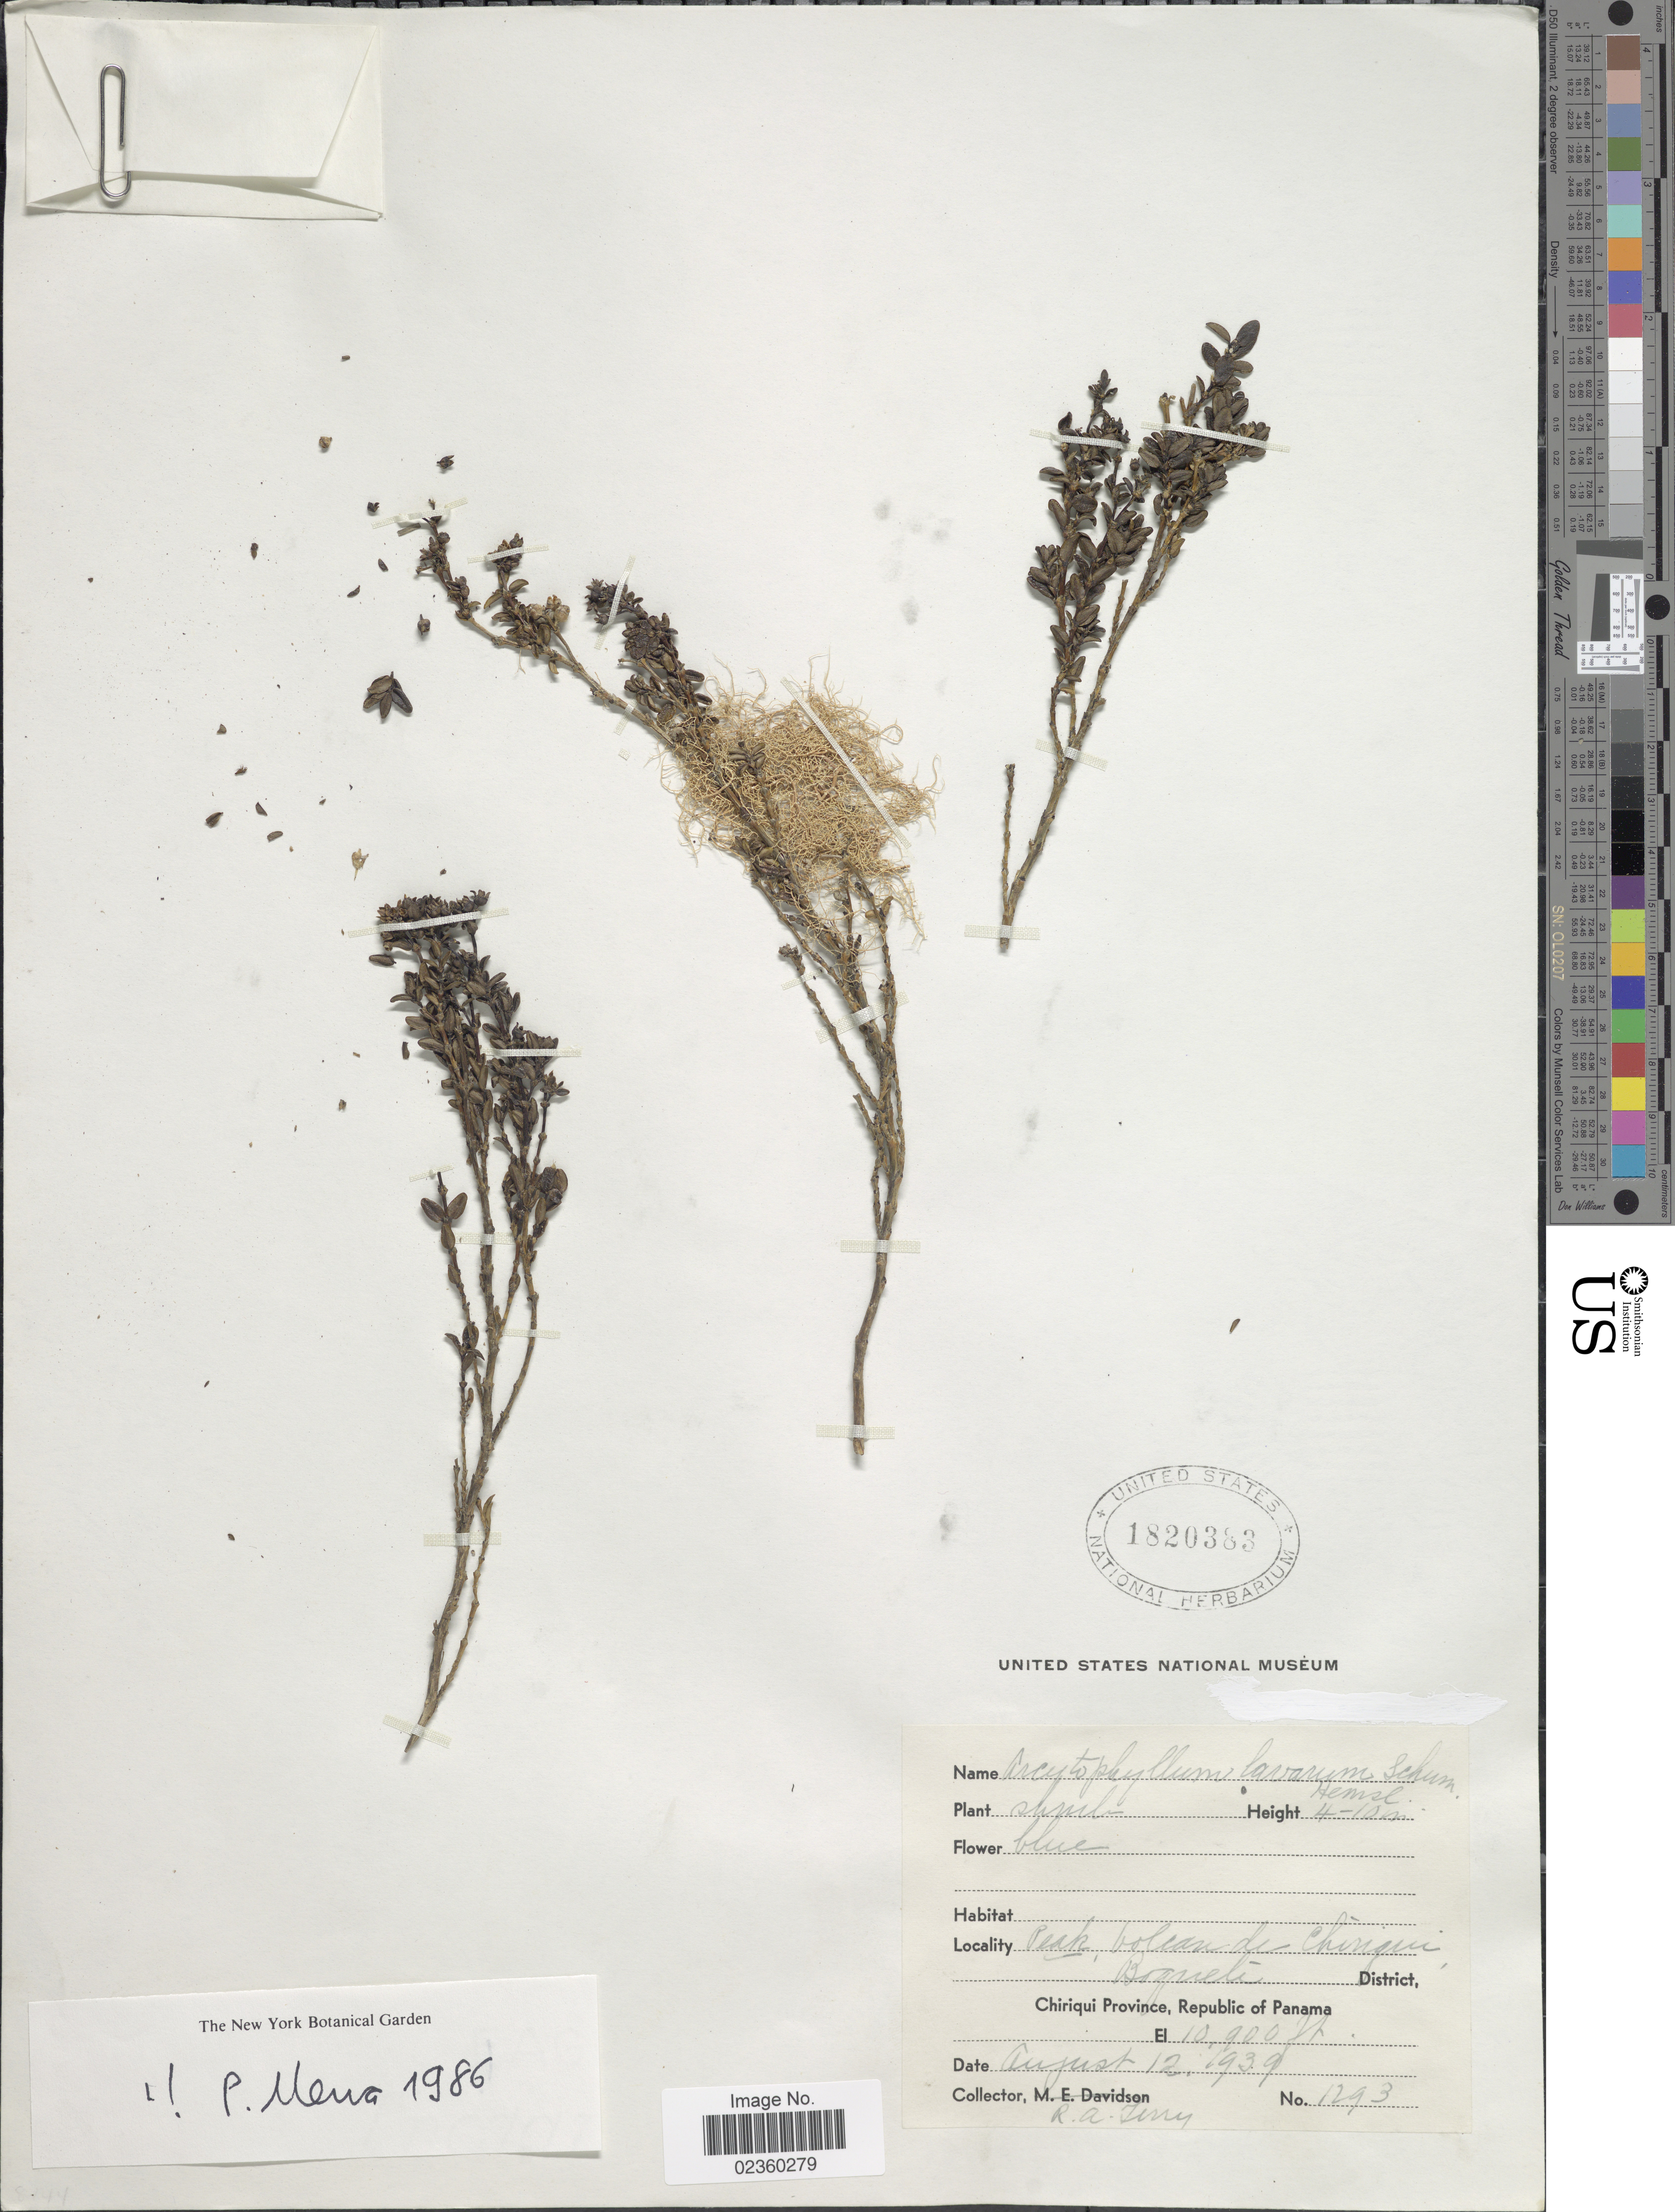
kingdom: Plantae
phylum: Tracheophyta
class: Magnoliopsida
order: Gentianales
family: Rubiaceae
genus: Arcytophyllum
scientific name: Arcytophyllum lavarum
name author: K. Schum. ex Standl.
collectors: R. Jerry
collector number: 1293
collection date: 1939-08-12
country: Panama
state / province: Chiriqui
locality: Peak, Volcan de Chiriqui, Boquete District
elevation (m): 3322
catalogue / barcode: US 1820383